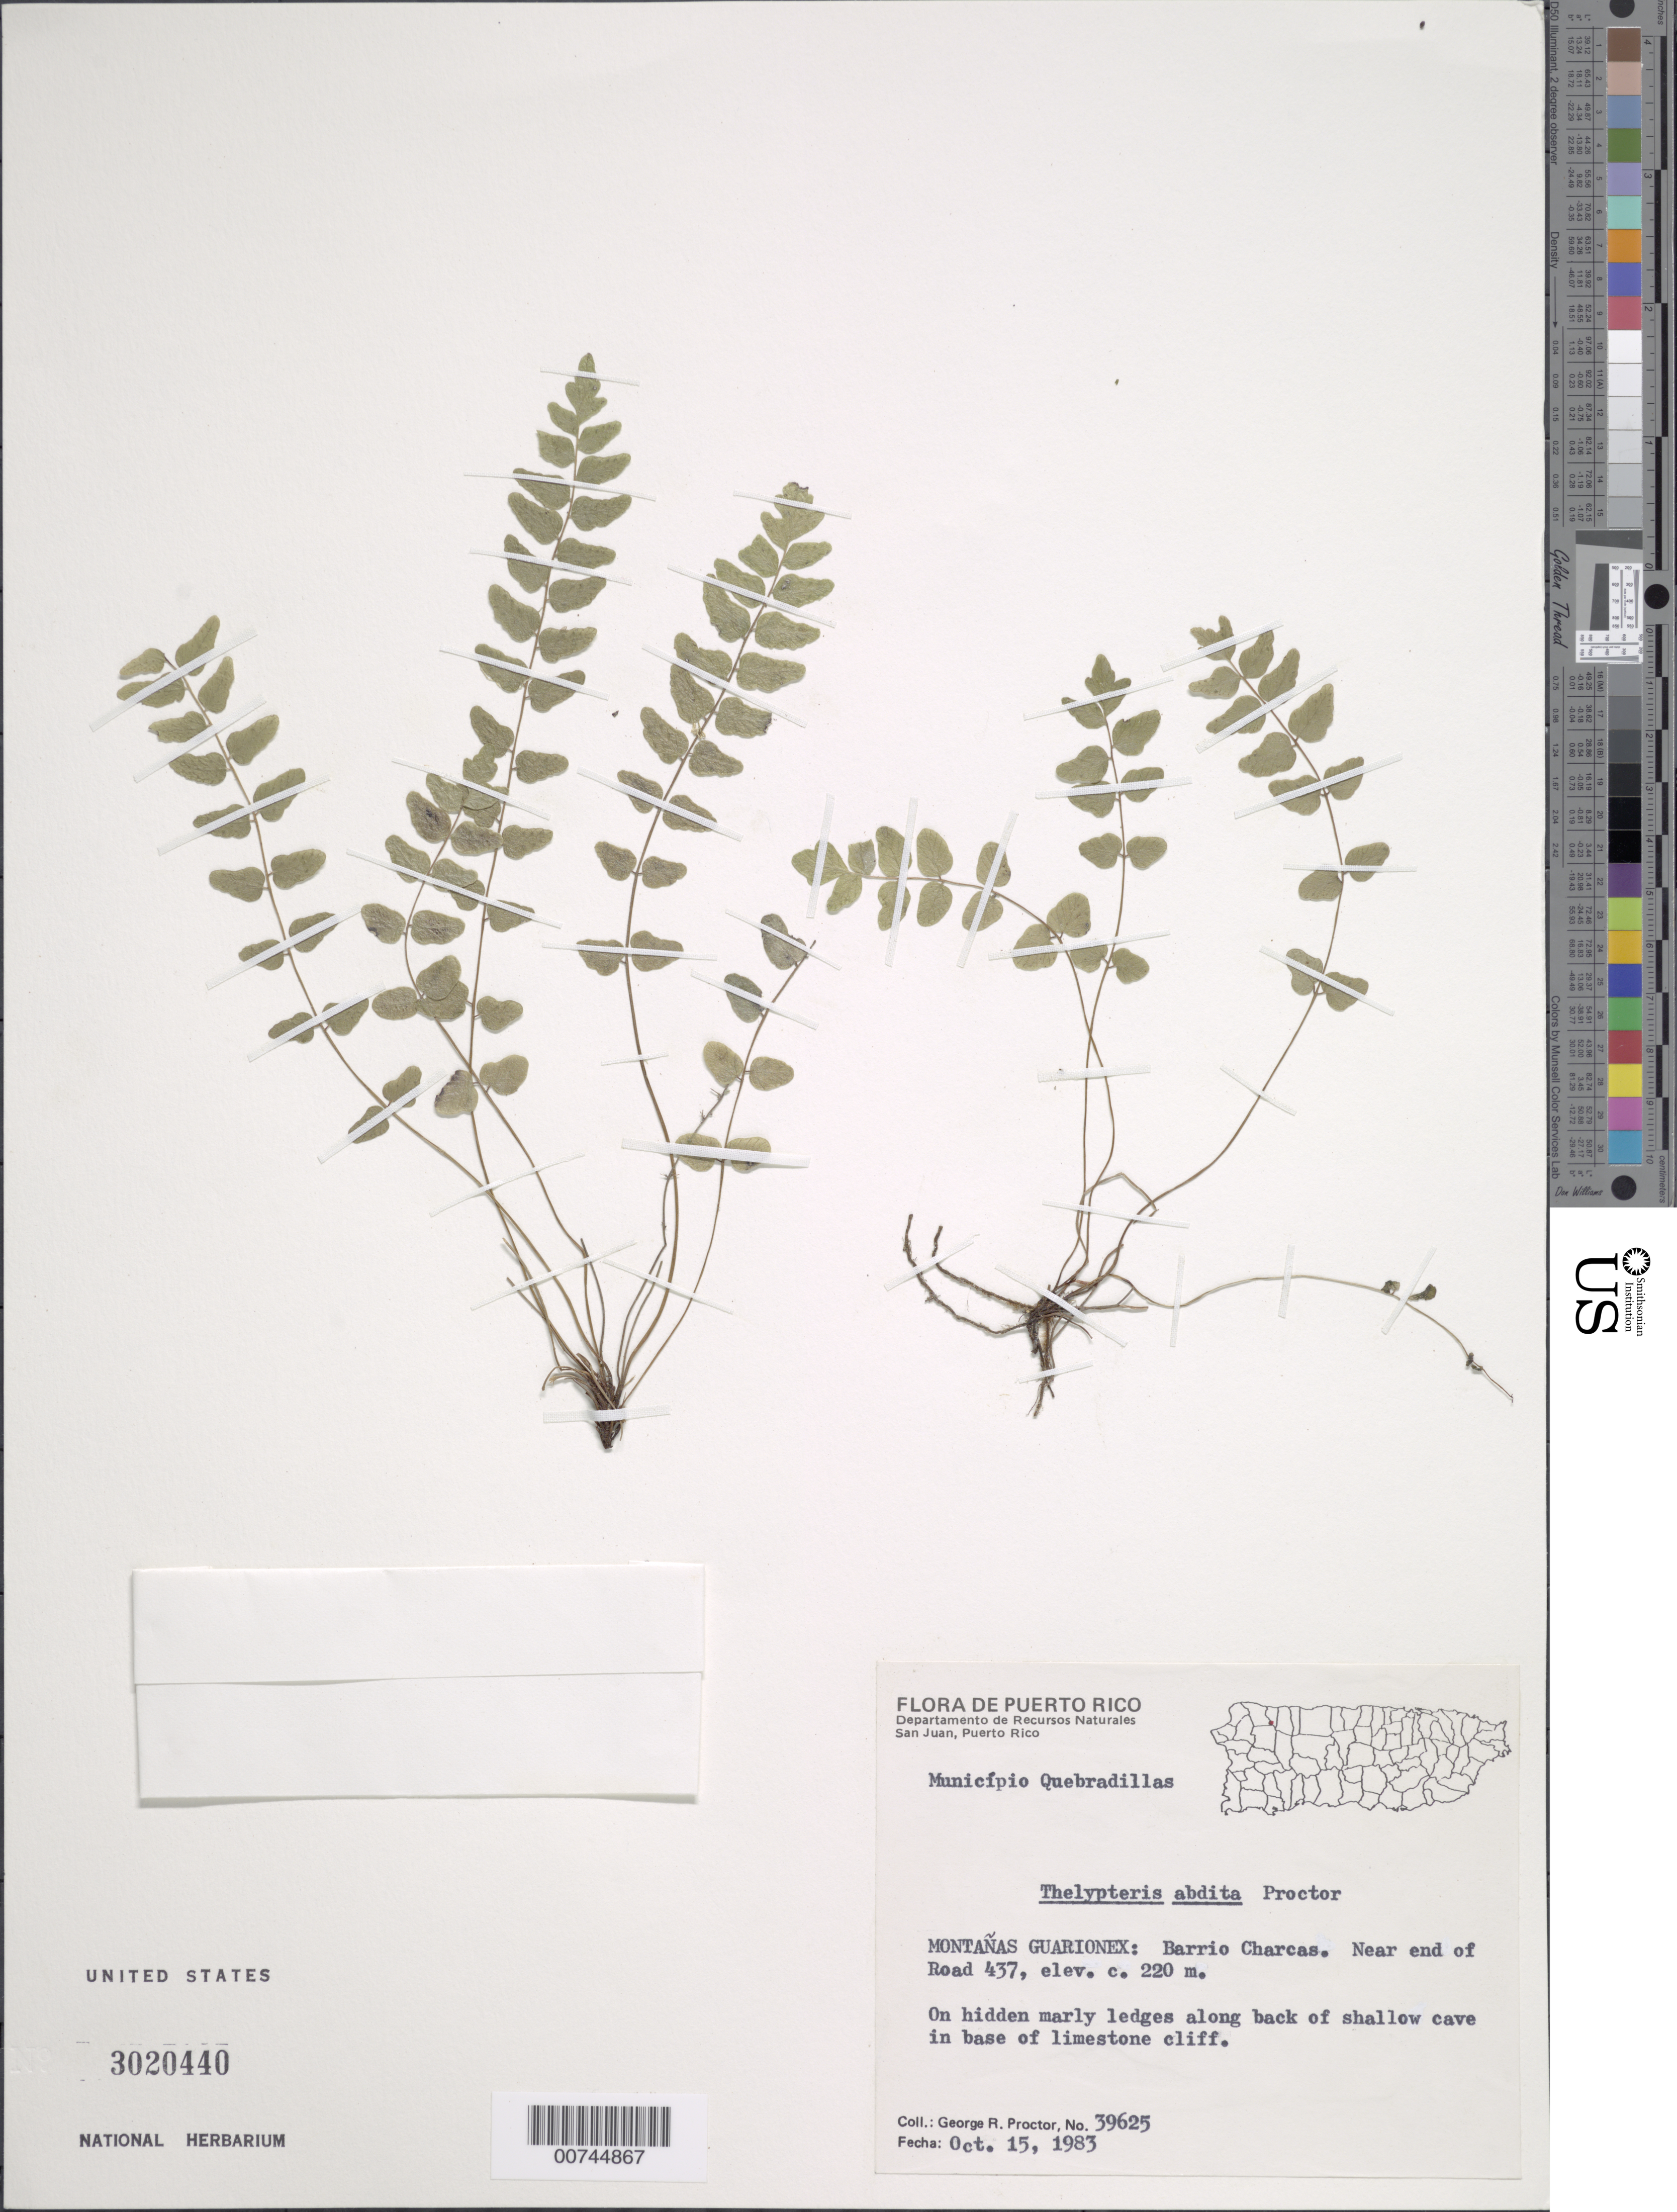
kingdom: Plantae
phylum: Tracheophyta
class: Polypodiopsida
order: Polypodiales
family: Thelypteridaceae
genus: Goniopteris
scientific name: Goniopteris abdita (Proctor) comb. nov., ined 2015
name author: (Proctor)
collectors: G. R. Proctor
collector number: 39625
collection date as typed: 15 Oct 1983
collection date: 1983-10-15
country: Puerto Rico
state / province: Quebradillas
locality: Montañas Guarionex: Barrio Charcas. Near end of Road 437, Municipio Quebradillas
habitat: On hidden marly ledges along back of shallow cave in base of limestone cliff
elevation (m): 220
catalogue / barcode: US 3020440